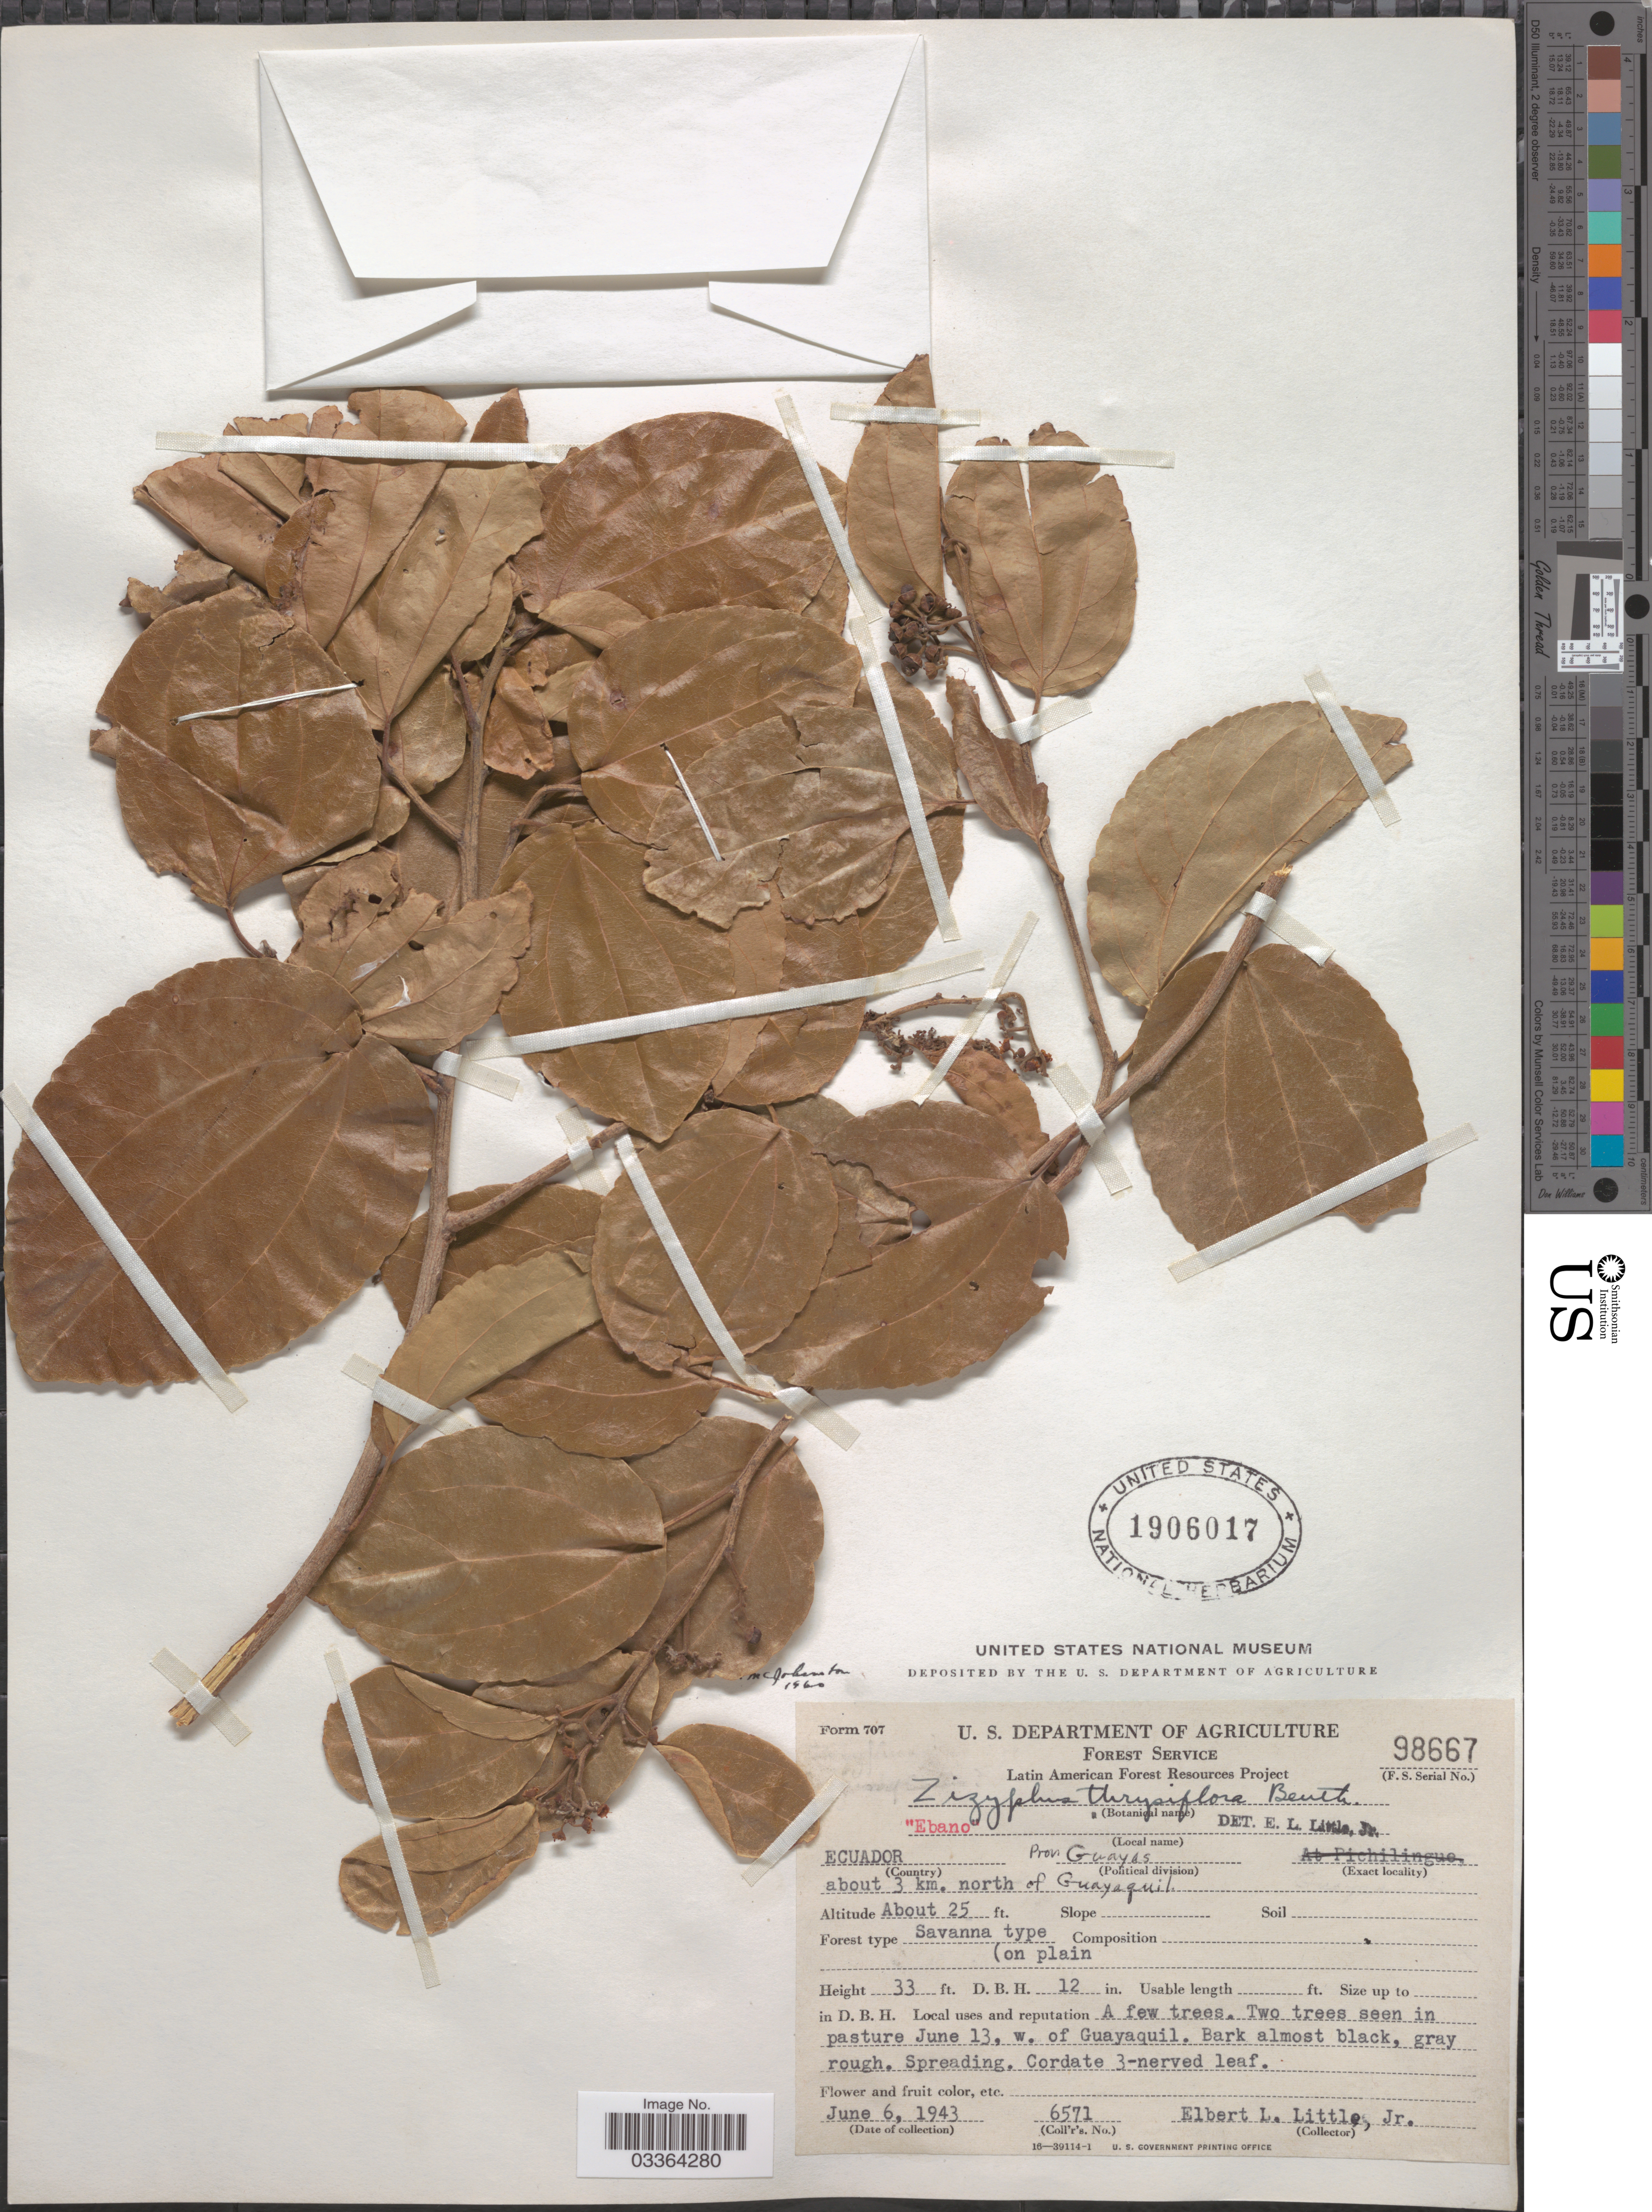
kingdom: Plantae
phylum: Tracheophyta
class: Magnoliopsida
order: Rosales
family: Rhamnaceae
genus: Sarcomphalus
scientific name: Sarcomphalus thyrsiflorus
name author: (Benth.) Hauenschild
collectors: E. L. Little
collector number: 6571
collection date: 1943-06-06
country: Ecuador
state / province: Guayas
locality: About 3 km. north of Guayaquil.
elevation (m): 8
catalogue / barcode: US 1906017